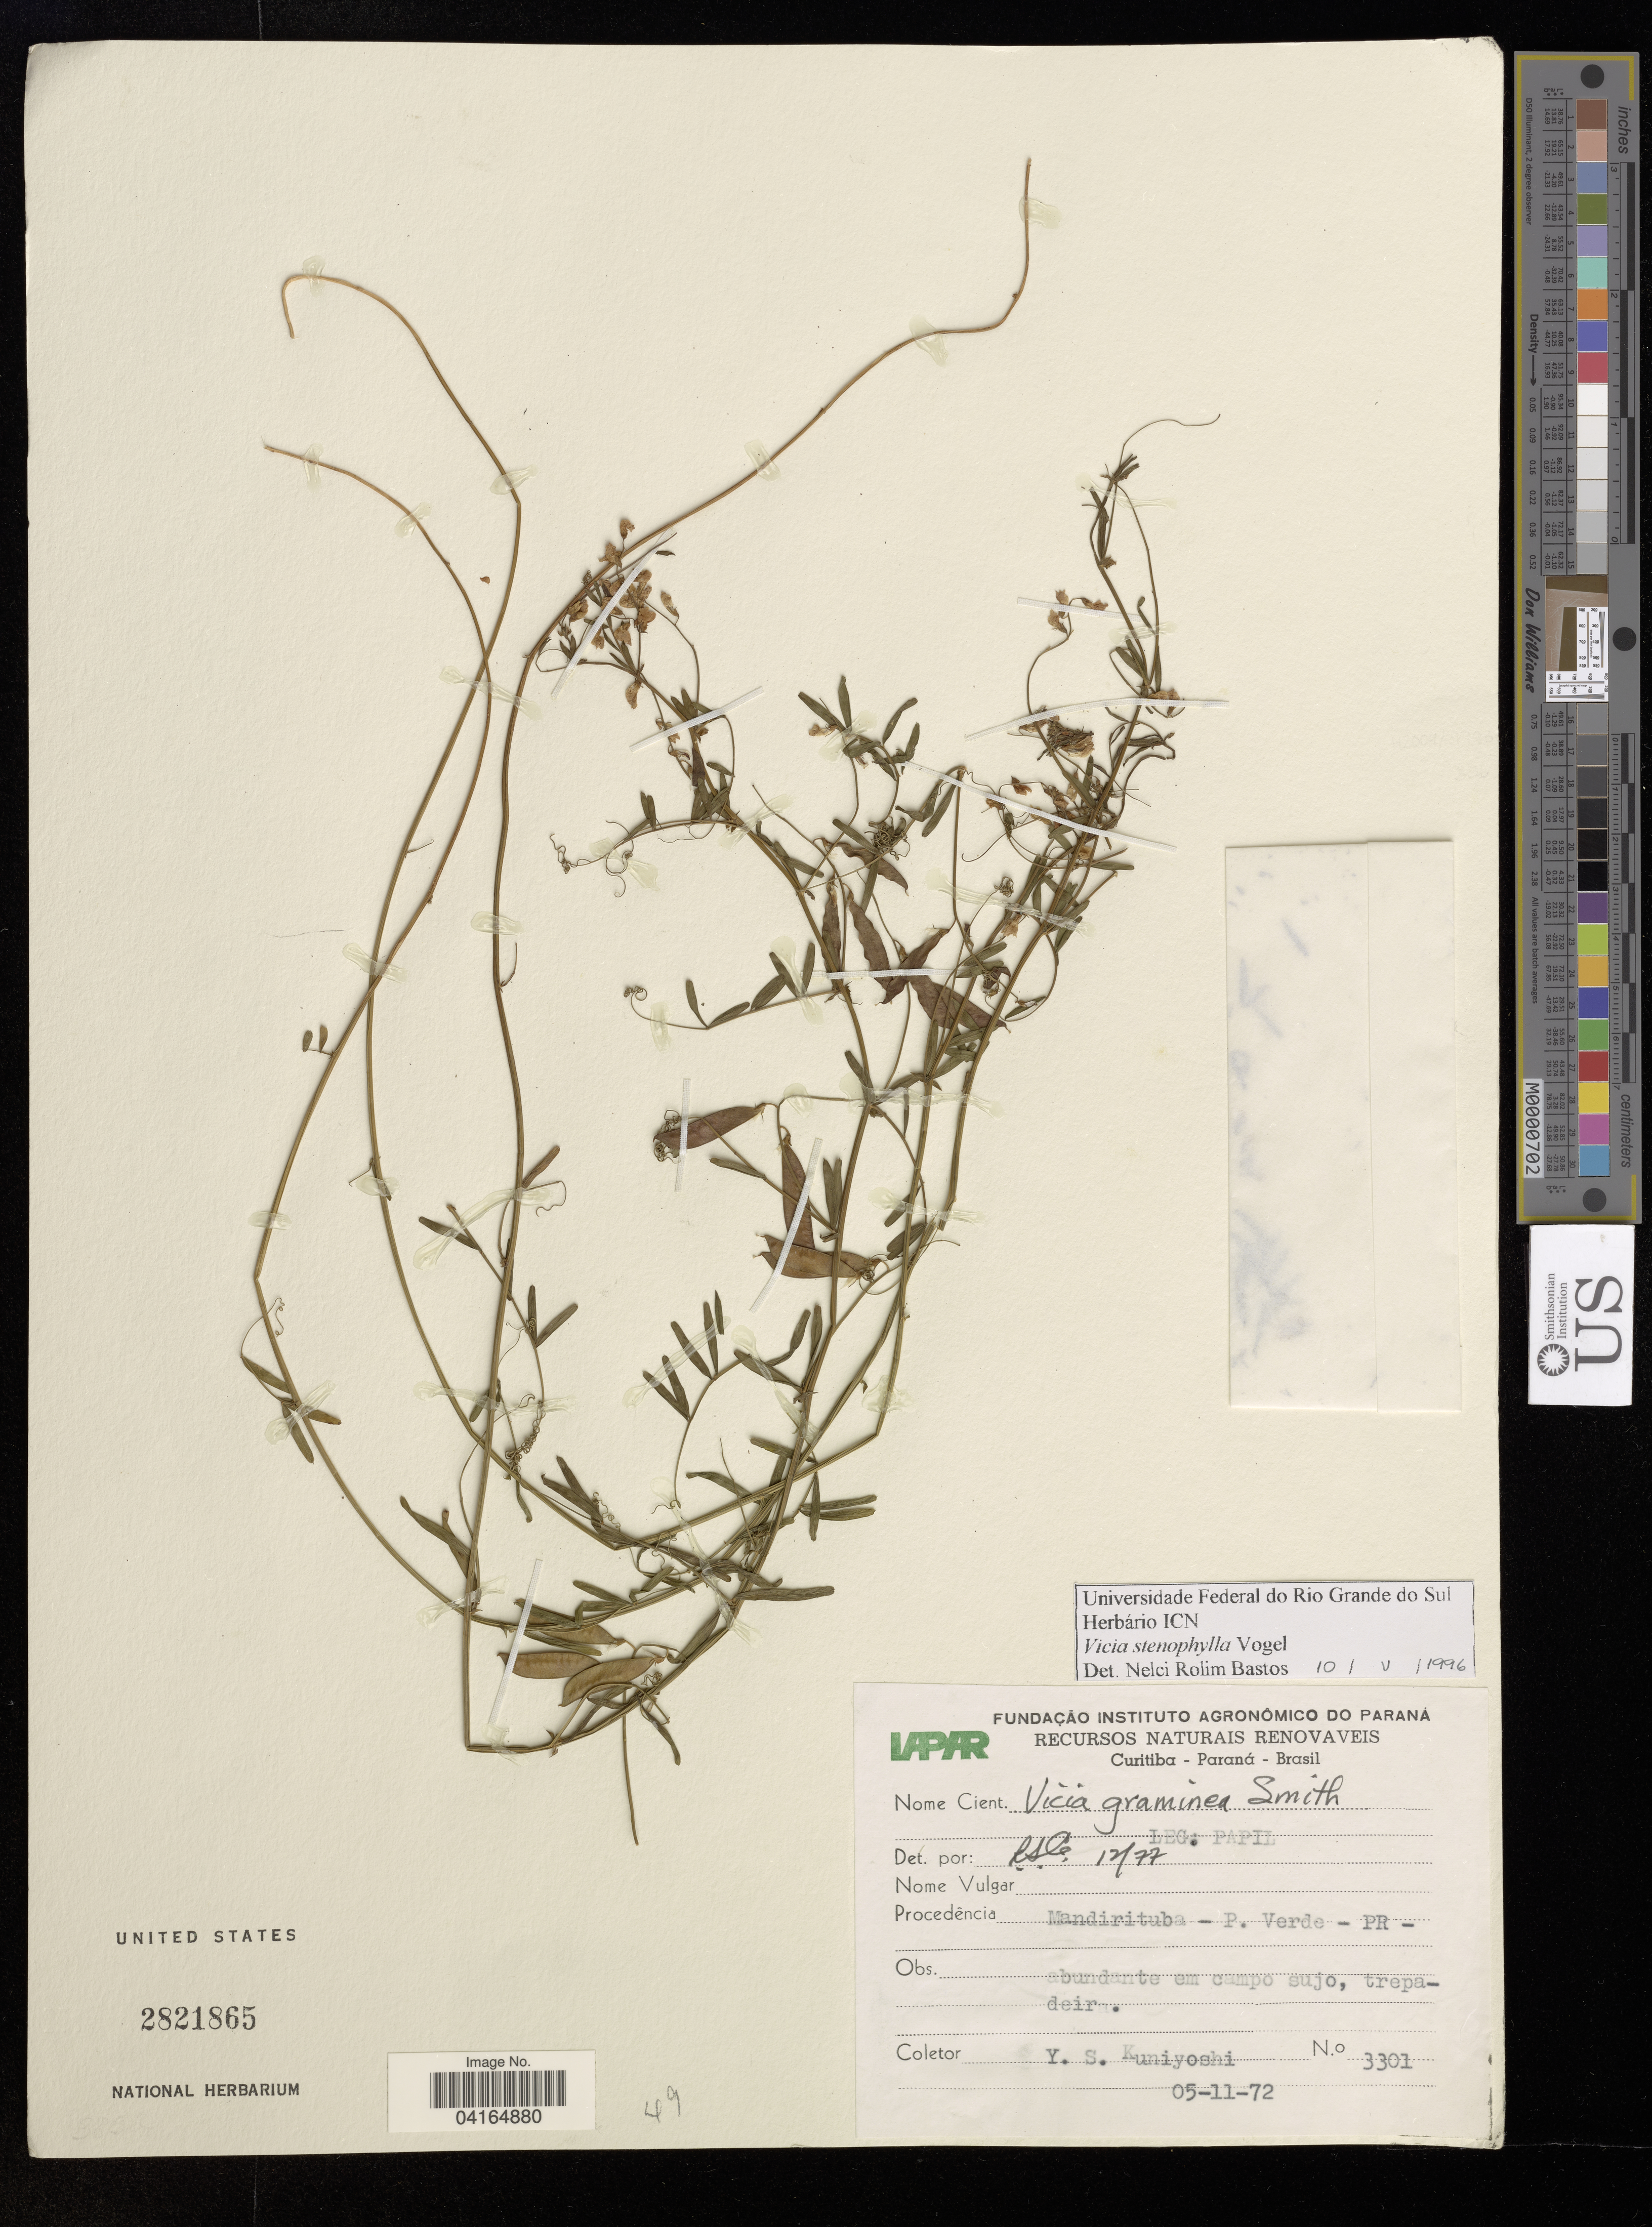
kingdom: Plantae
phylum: Tracheophyta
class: Magnoliopsida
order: Fabales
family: Fabaceae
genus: Vicia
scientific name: Vicia stenophylla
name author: Vogel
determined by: Hechenleitner, Paulina, RBG Edinburgh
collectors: Y. S. Kuniyoshi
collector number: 3301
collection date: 1972-11-05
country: Brazil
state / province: Paraná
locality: Curitiba. Mandirituba - P. Verde - PR.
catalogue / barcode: US 2821865